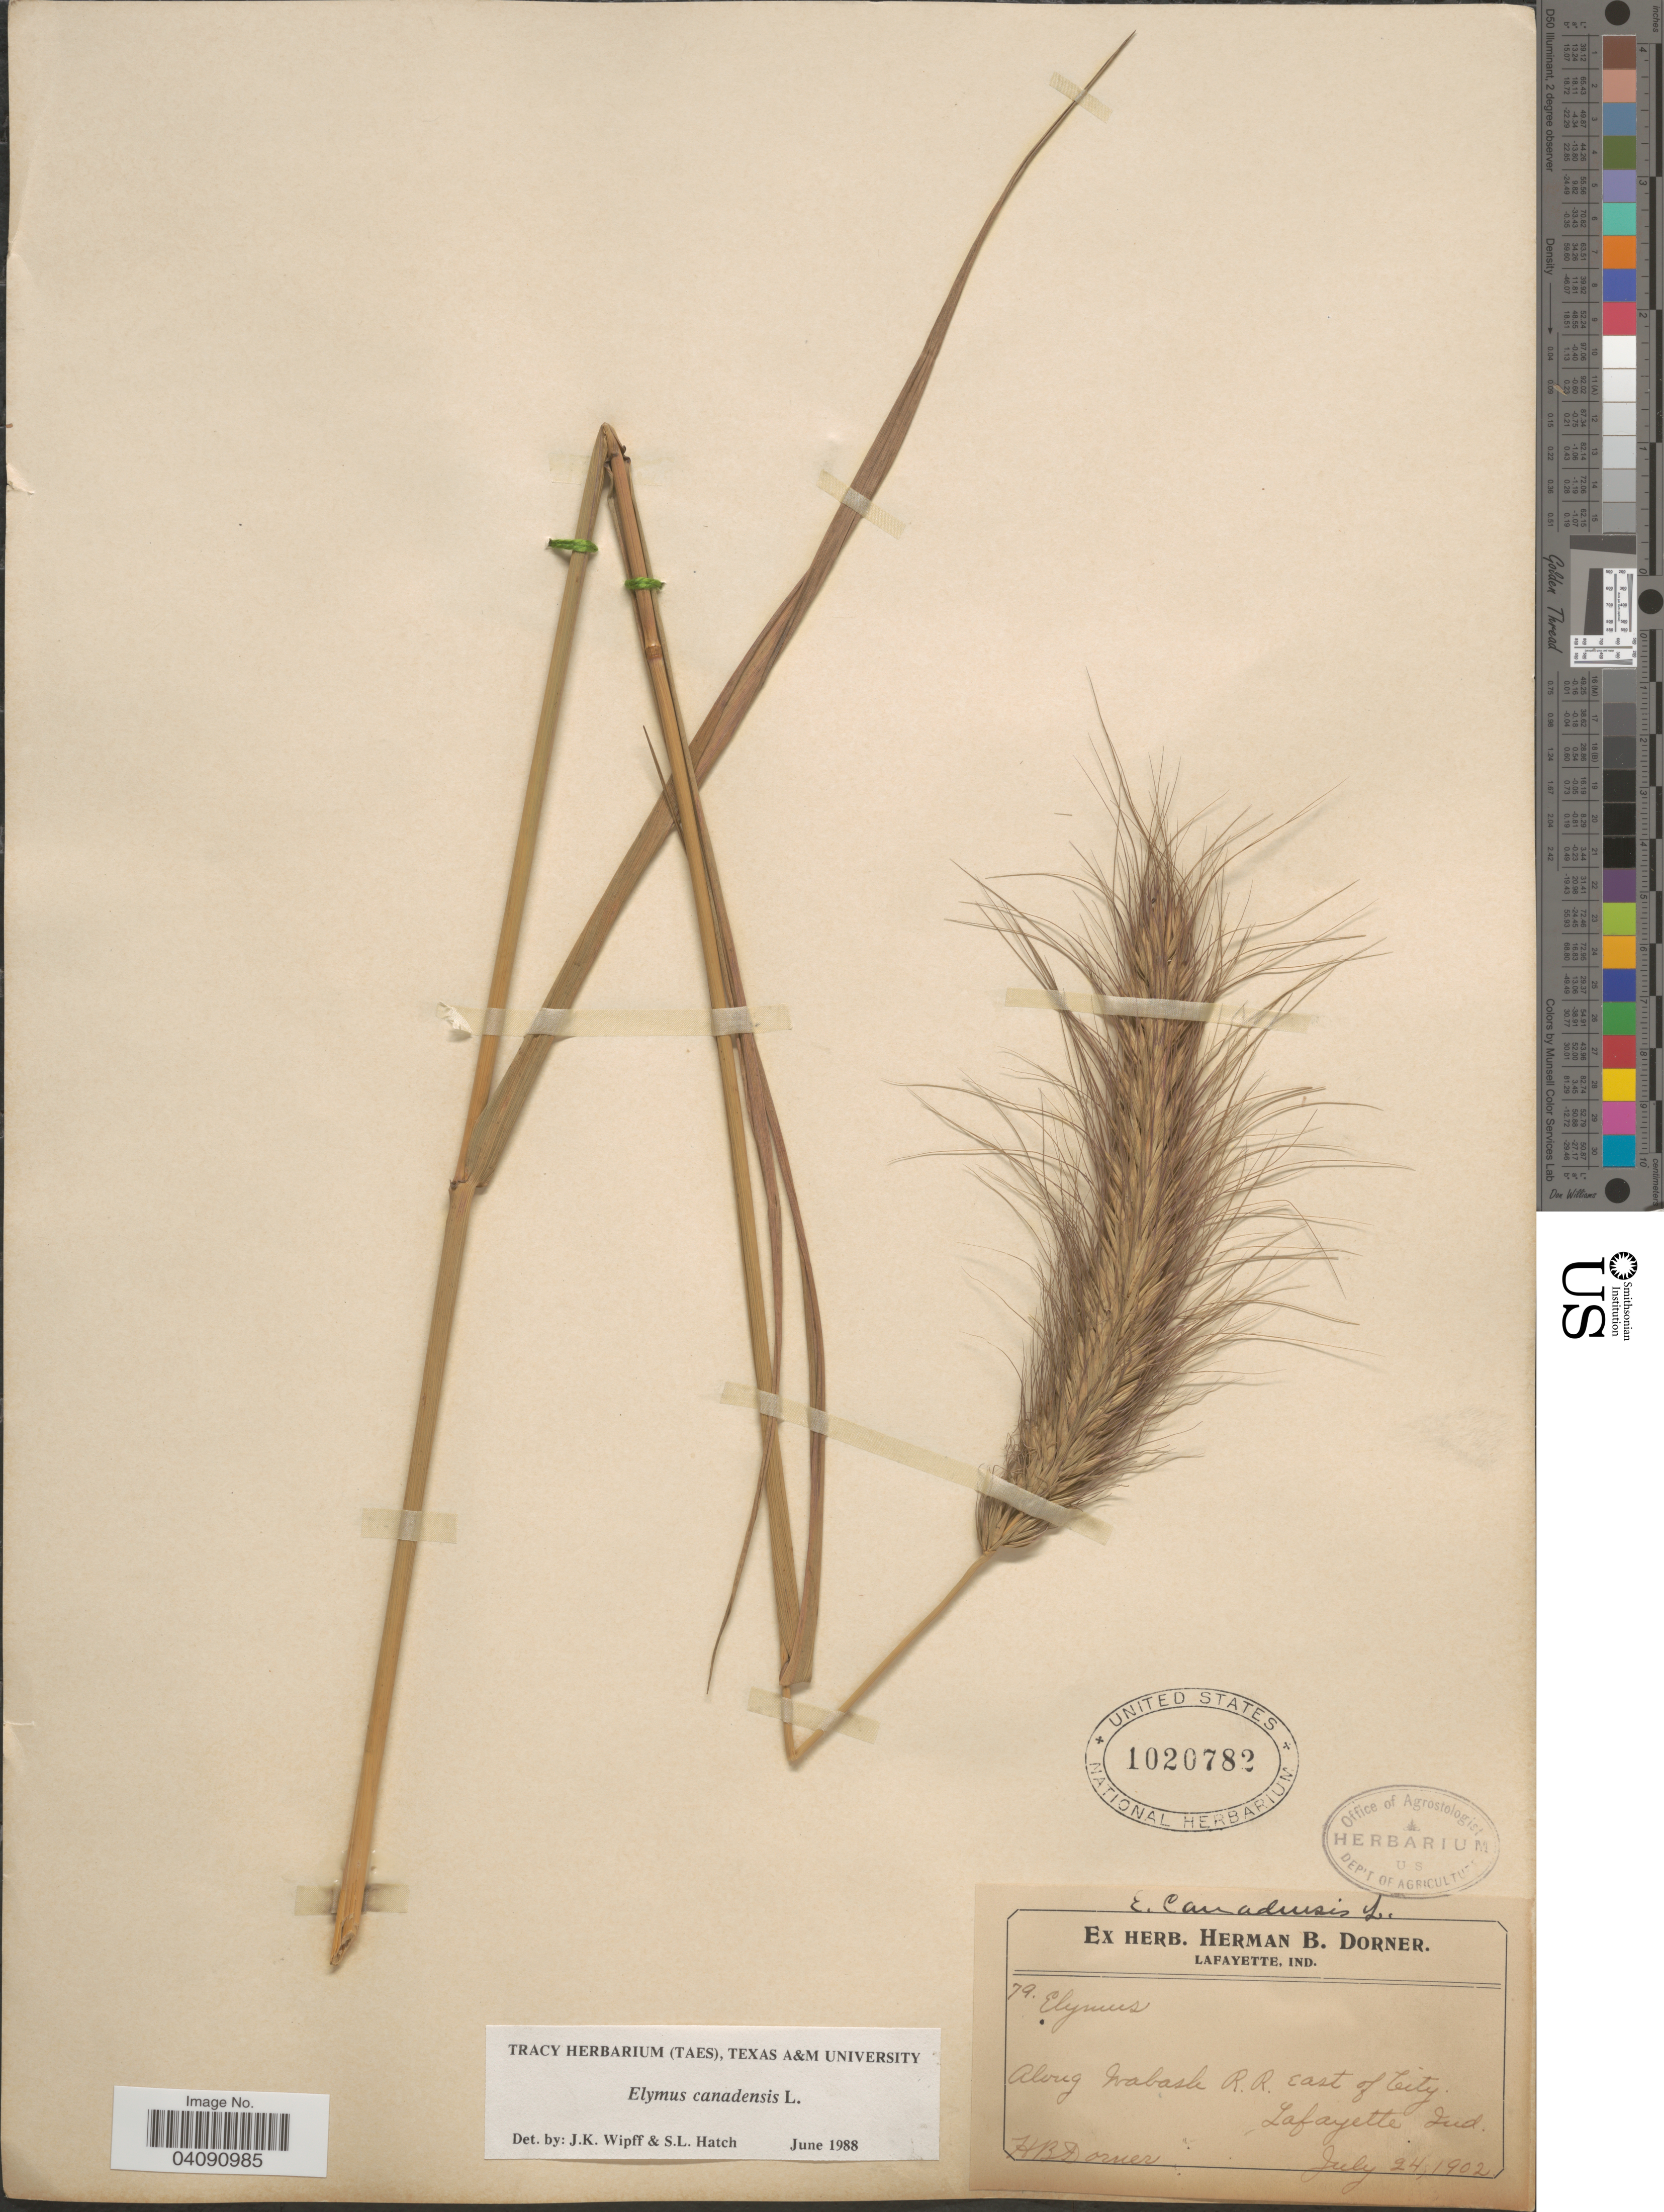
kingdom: Plantae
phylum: Tracheophyta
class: Liliopsida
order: Poales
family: Poaceae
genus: Elymus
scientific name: Elymus canadensis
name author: L.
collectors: H. Dorner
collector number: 79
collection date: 1902-07-24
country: United States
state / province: Indiana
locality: Along Wabash R. R. east of City, Lafayette.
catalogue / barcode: US 1020782